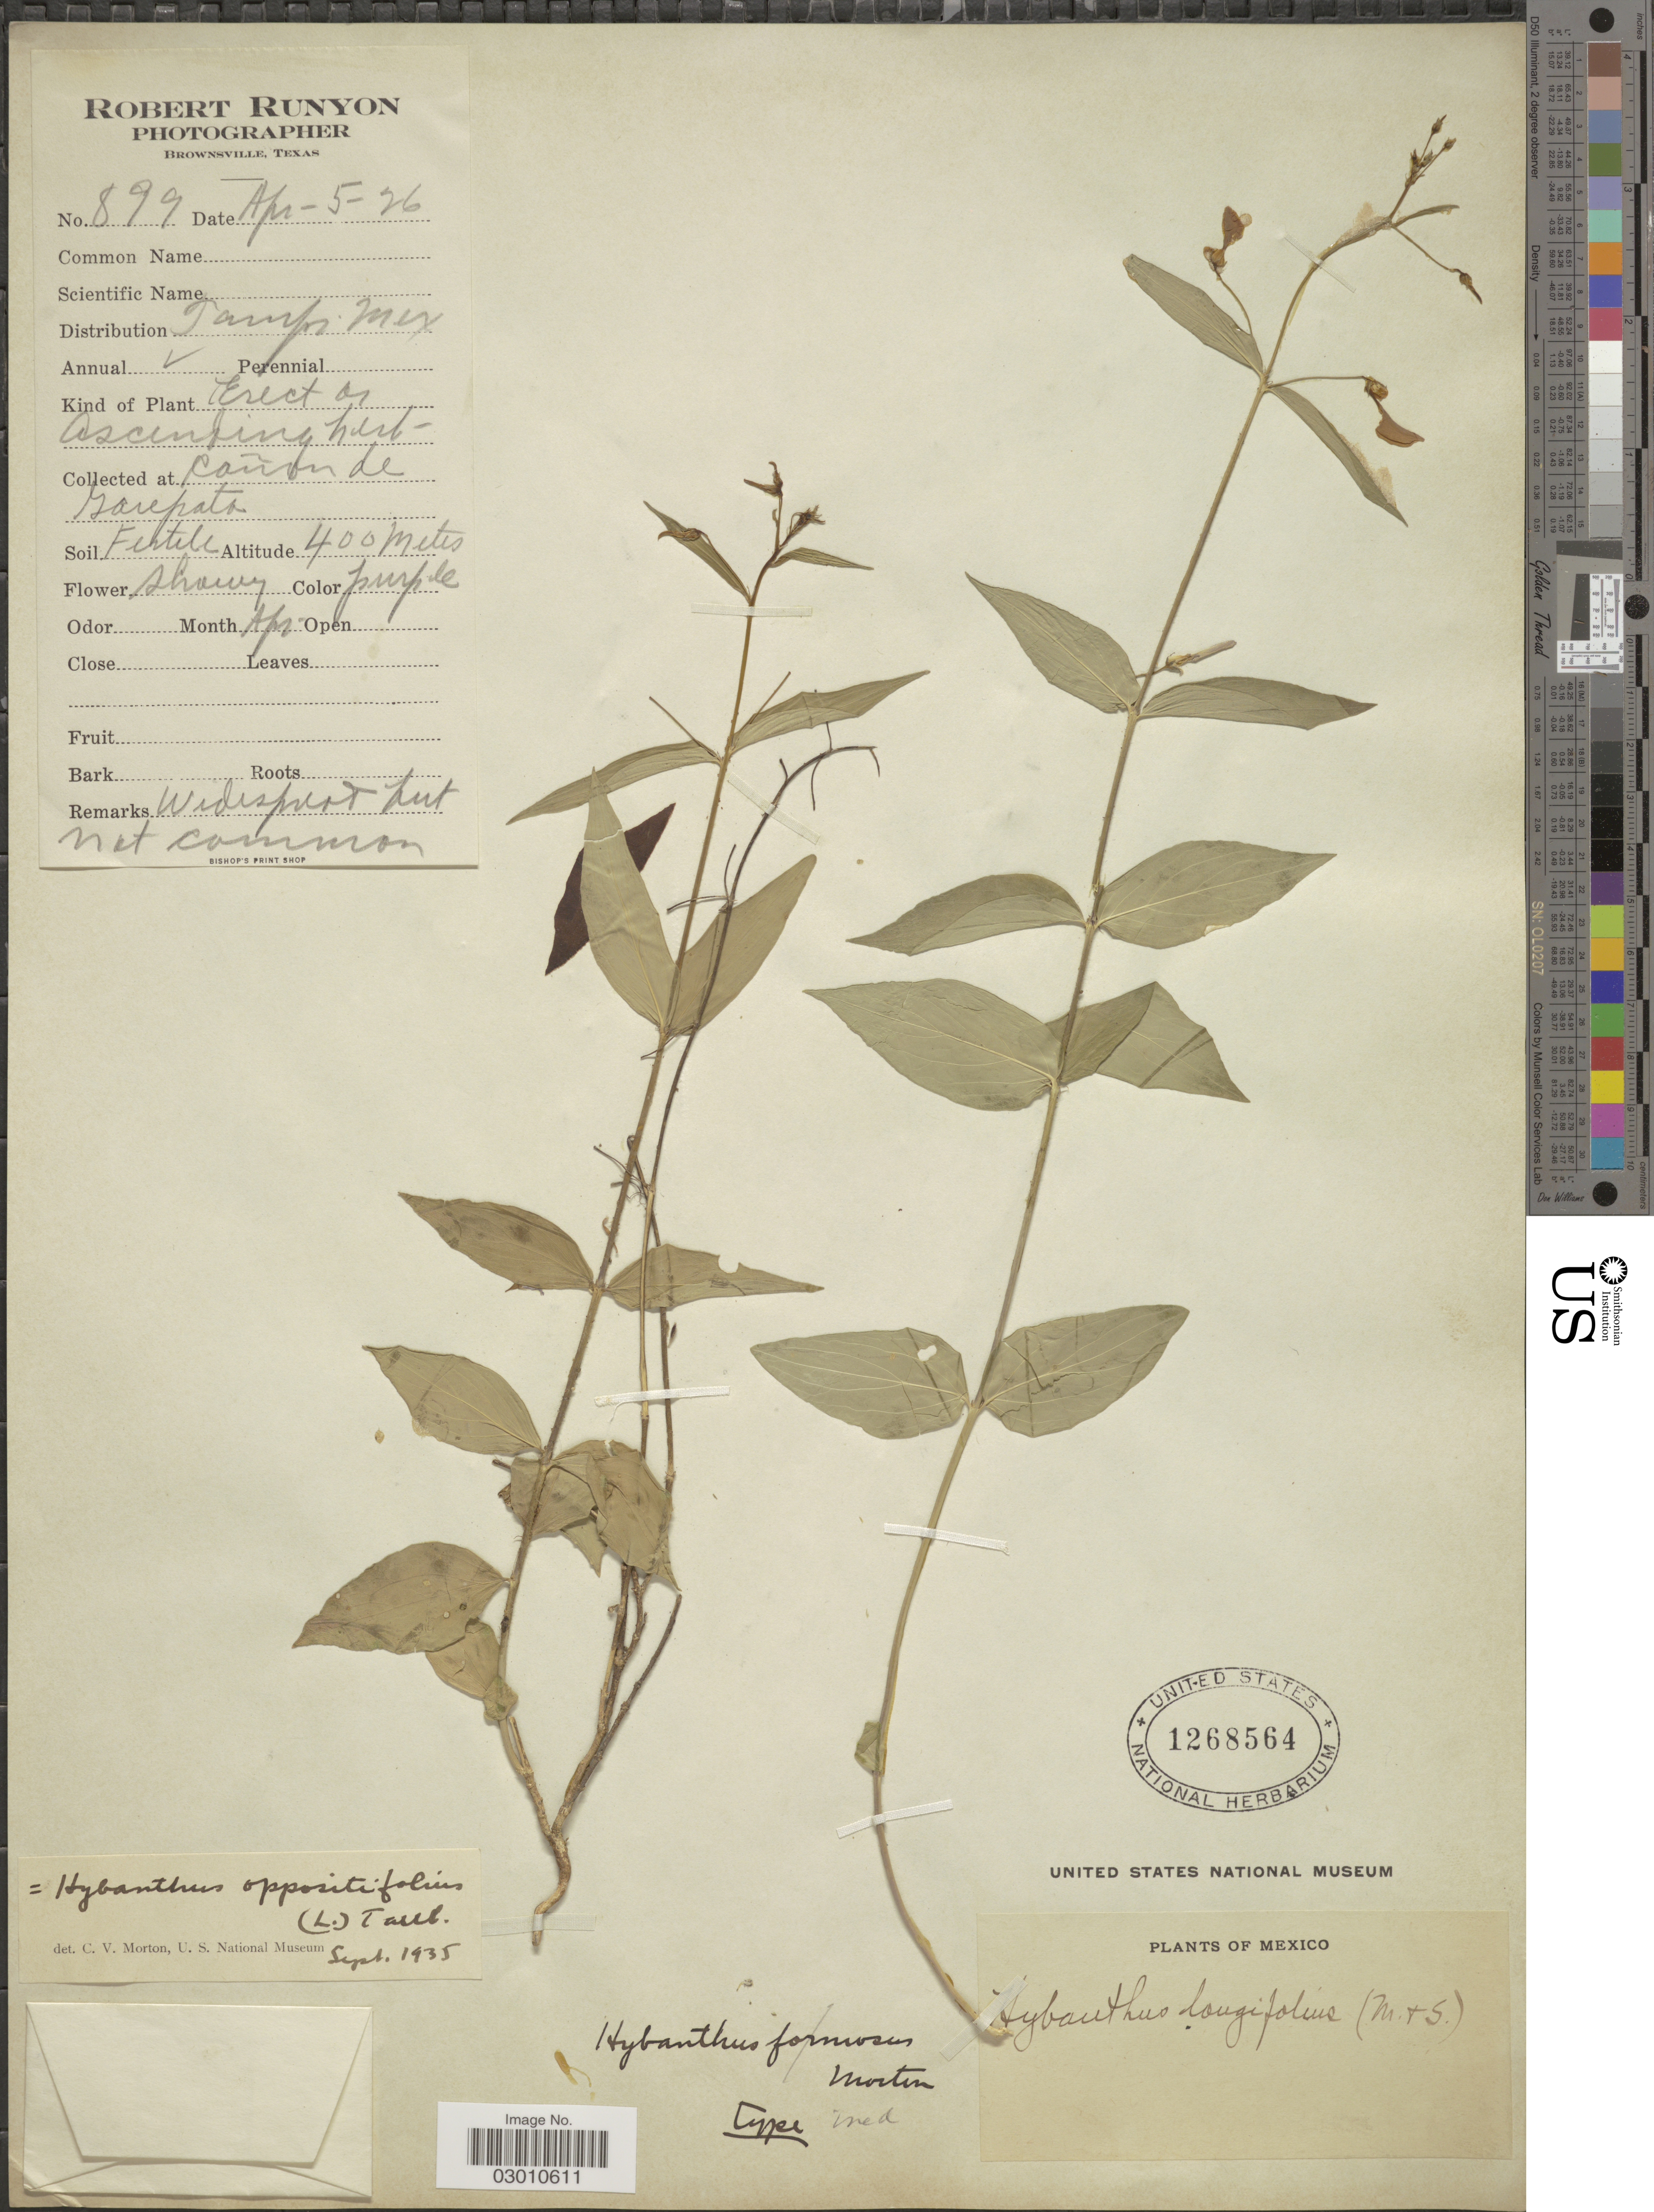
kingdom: Plantae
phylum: Tracheophyta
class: Magnoliopsida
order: Malpighiales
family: Violaceae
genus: Pombalia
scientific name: Pombalia oppositifolia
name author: (L.) Paula-Souza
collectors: R. Runyon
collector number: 899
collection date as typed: Transcribed d/m/y: 5/4/26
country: Mexico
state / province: Tamaulipas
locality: Cañon de Garepata.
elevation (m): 400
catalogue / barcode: US 1268564